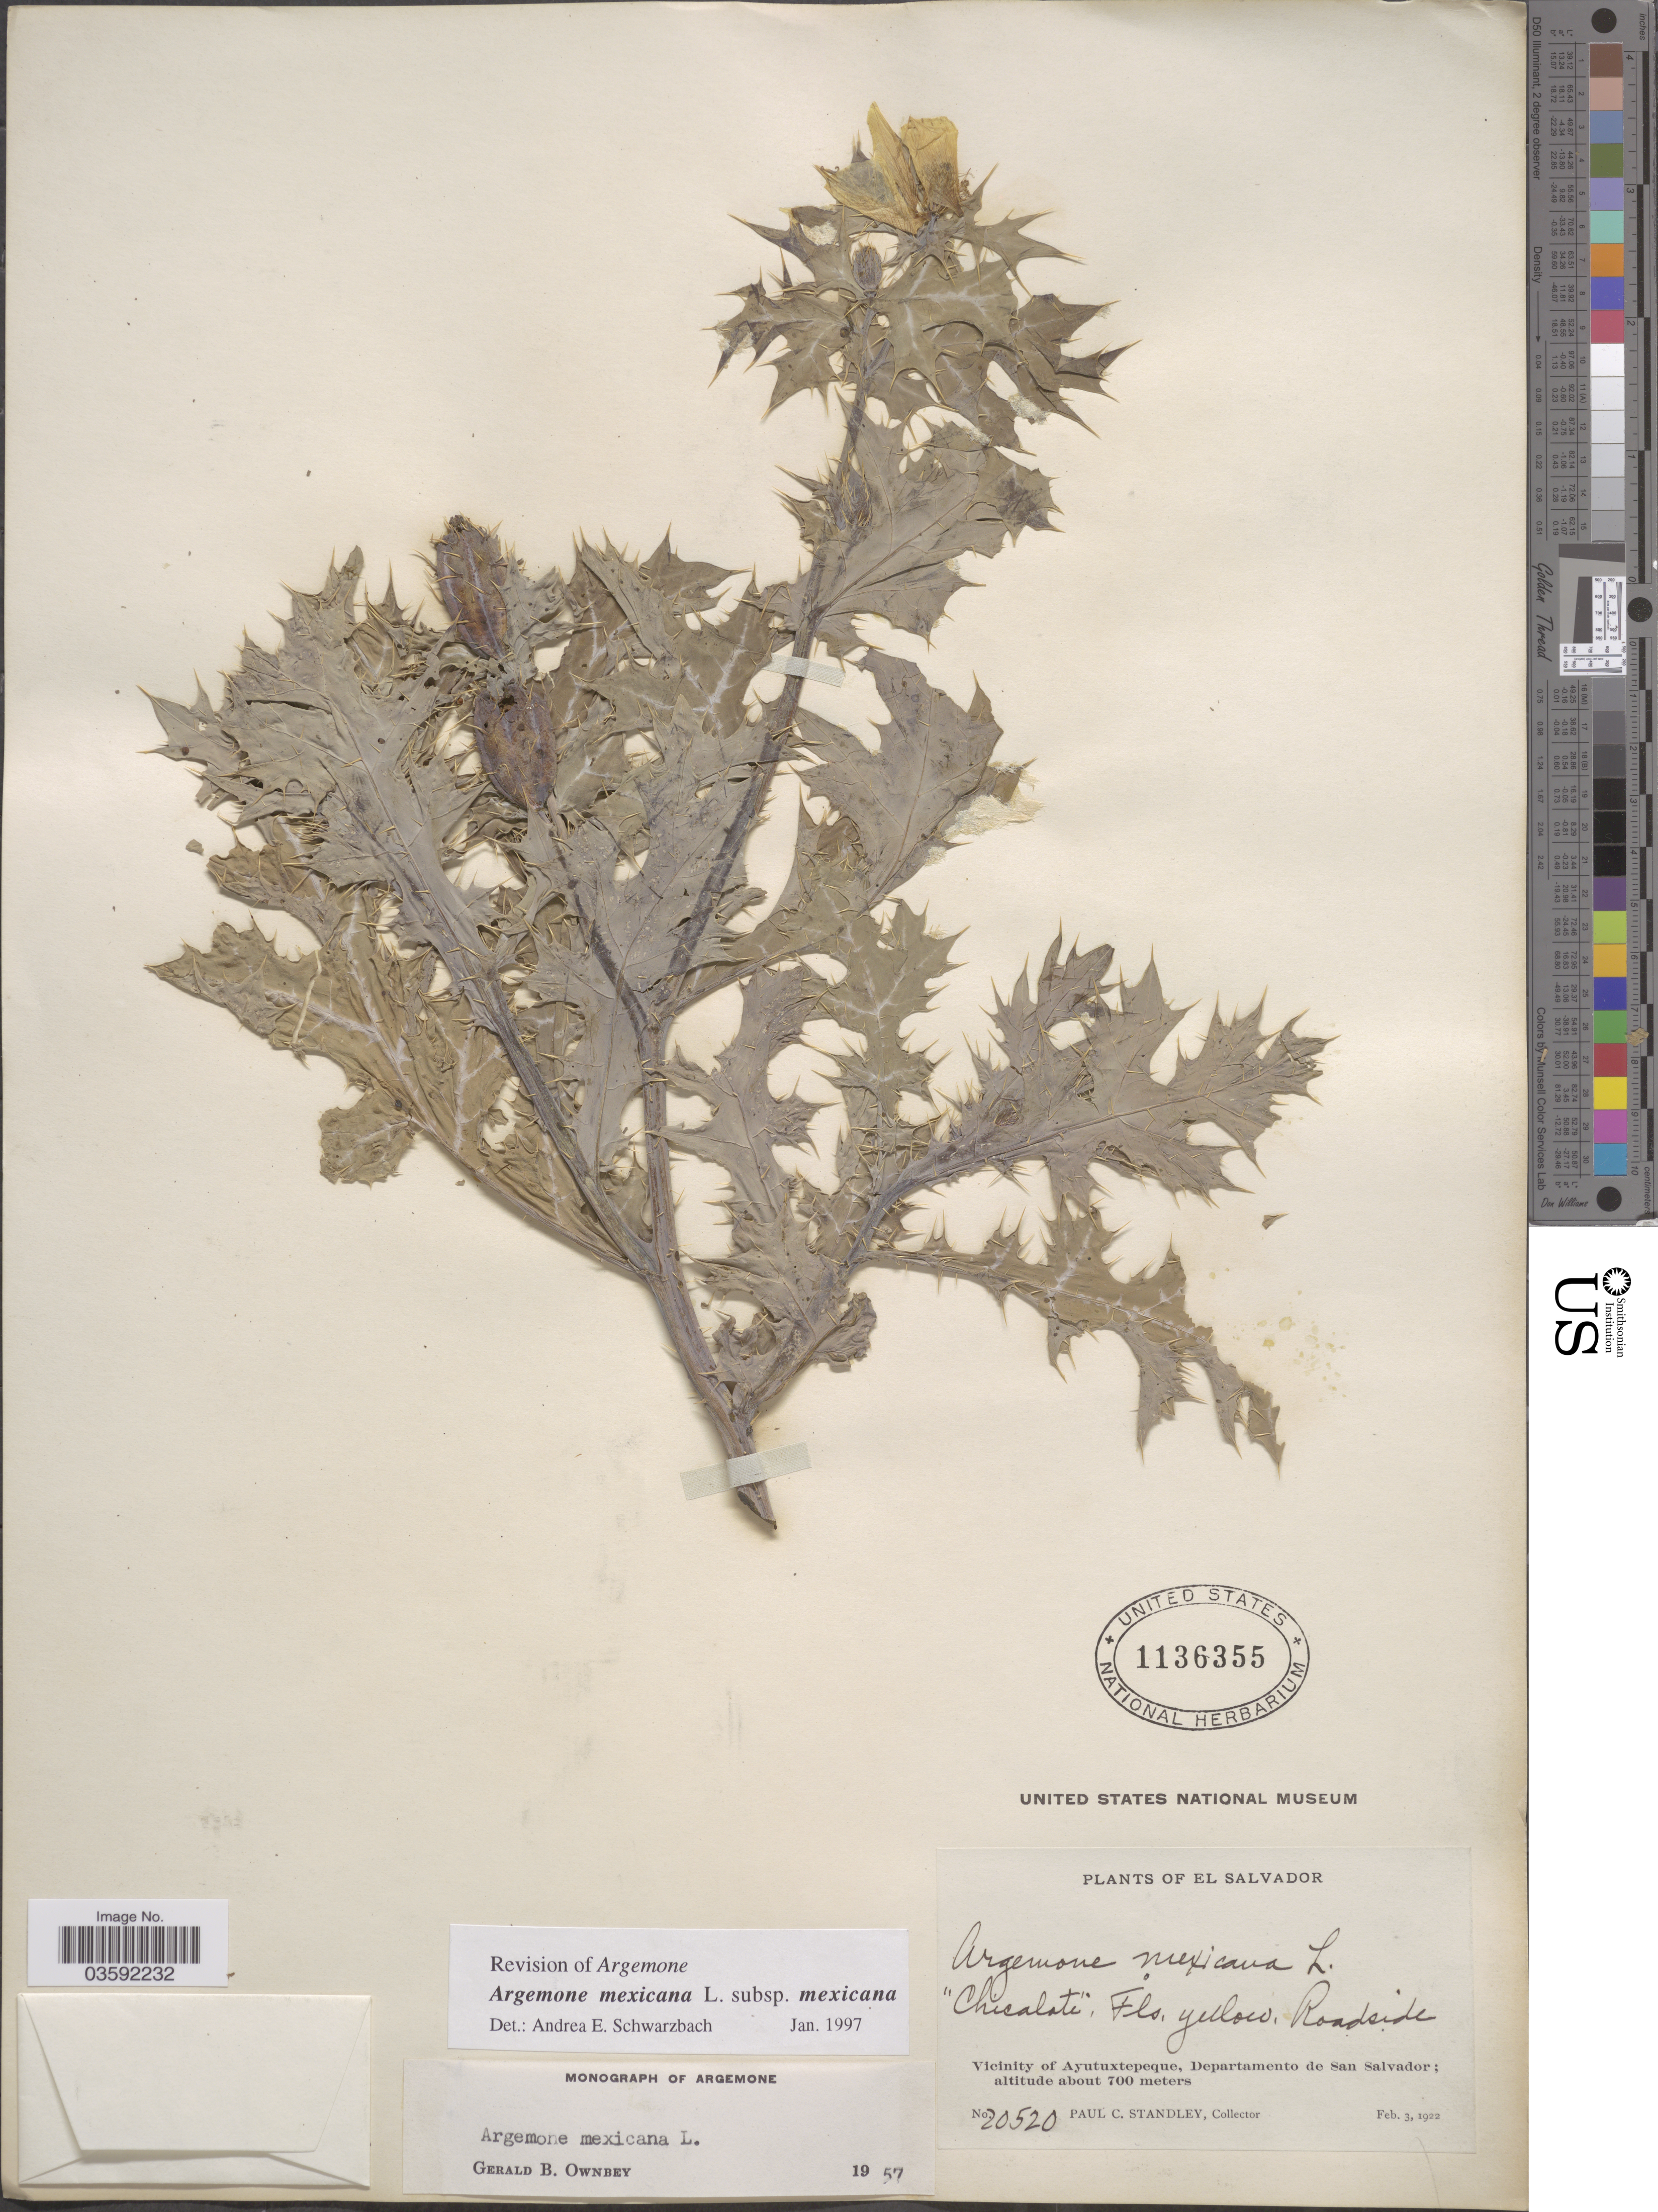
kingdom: Plantae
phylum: Tracheophyta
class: Magnoliopsida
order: Ranunculales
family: Papaveraceae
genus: Argemone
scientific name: Argemone mexicana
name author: L.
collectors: P. C. Standley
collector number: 20520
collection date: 1922-02-03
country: El Salvador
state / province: San Salvador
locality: Vicinity of Ayutuxtepeque, Departamento de San Salvador.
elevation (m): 700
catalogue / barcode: US 1136355